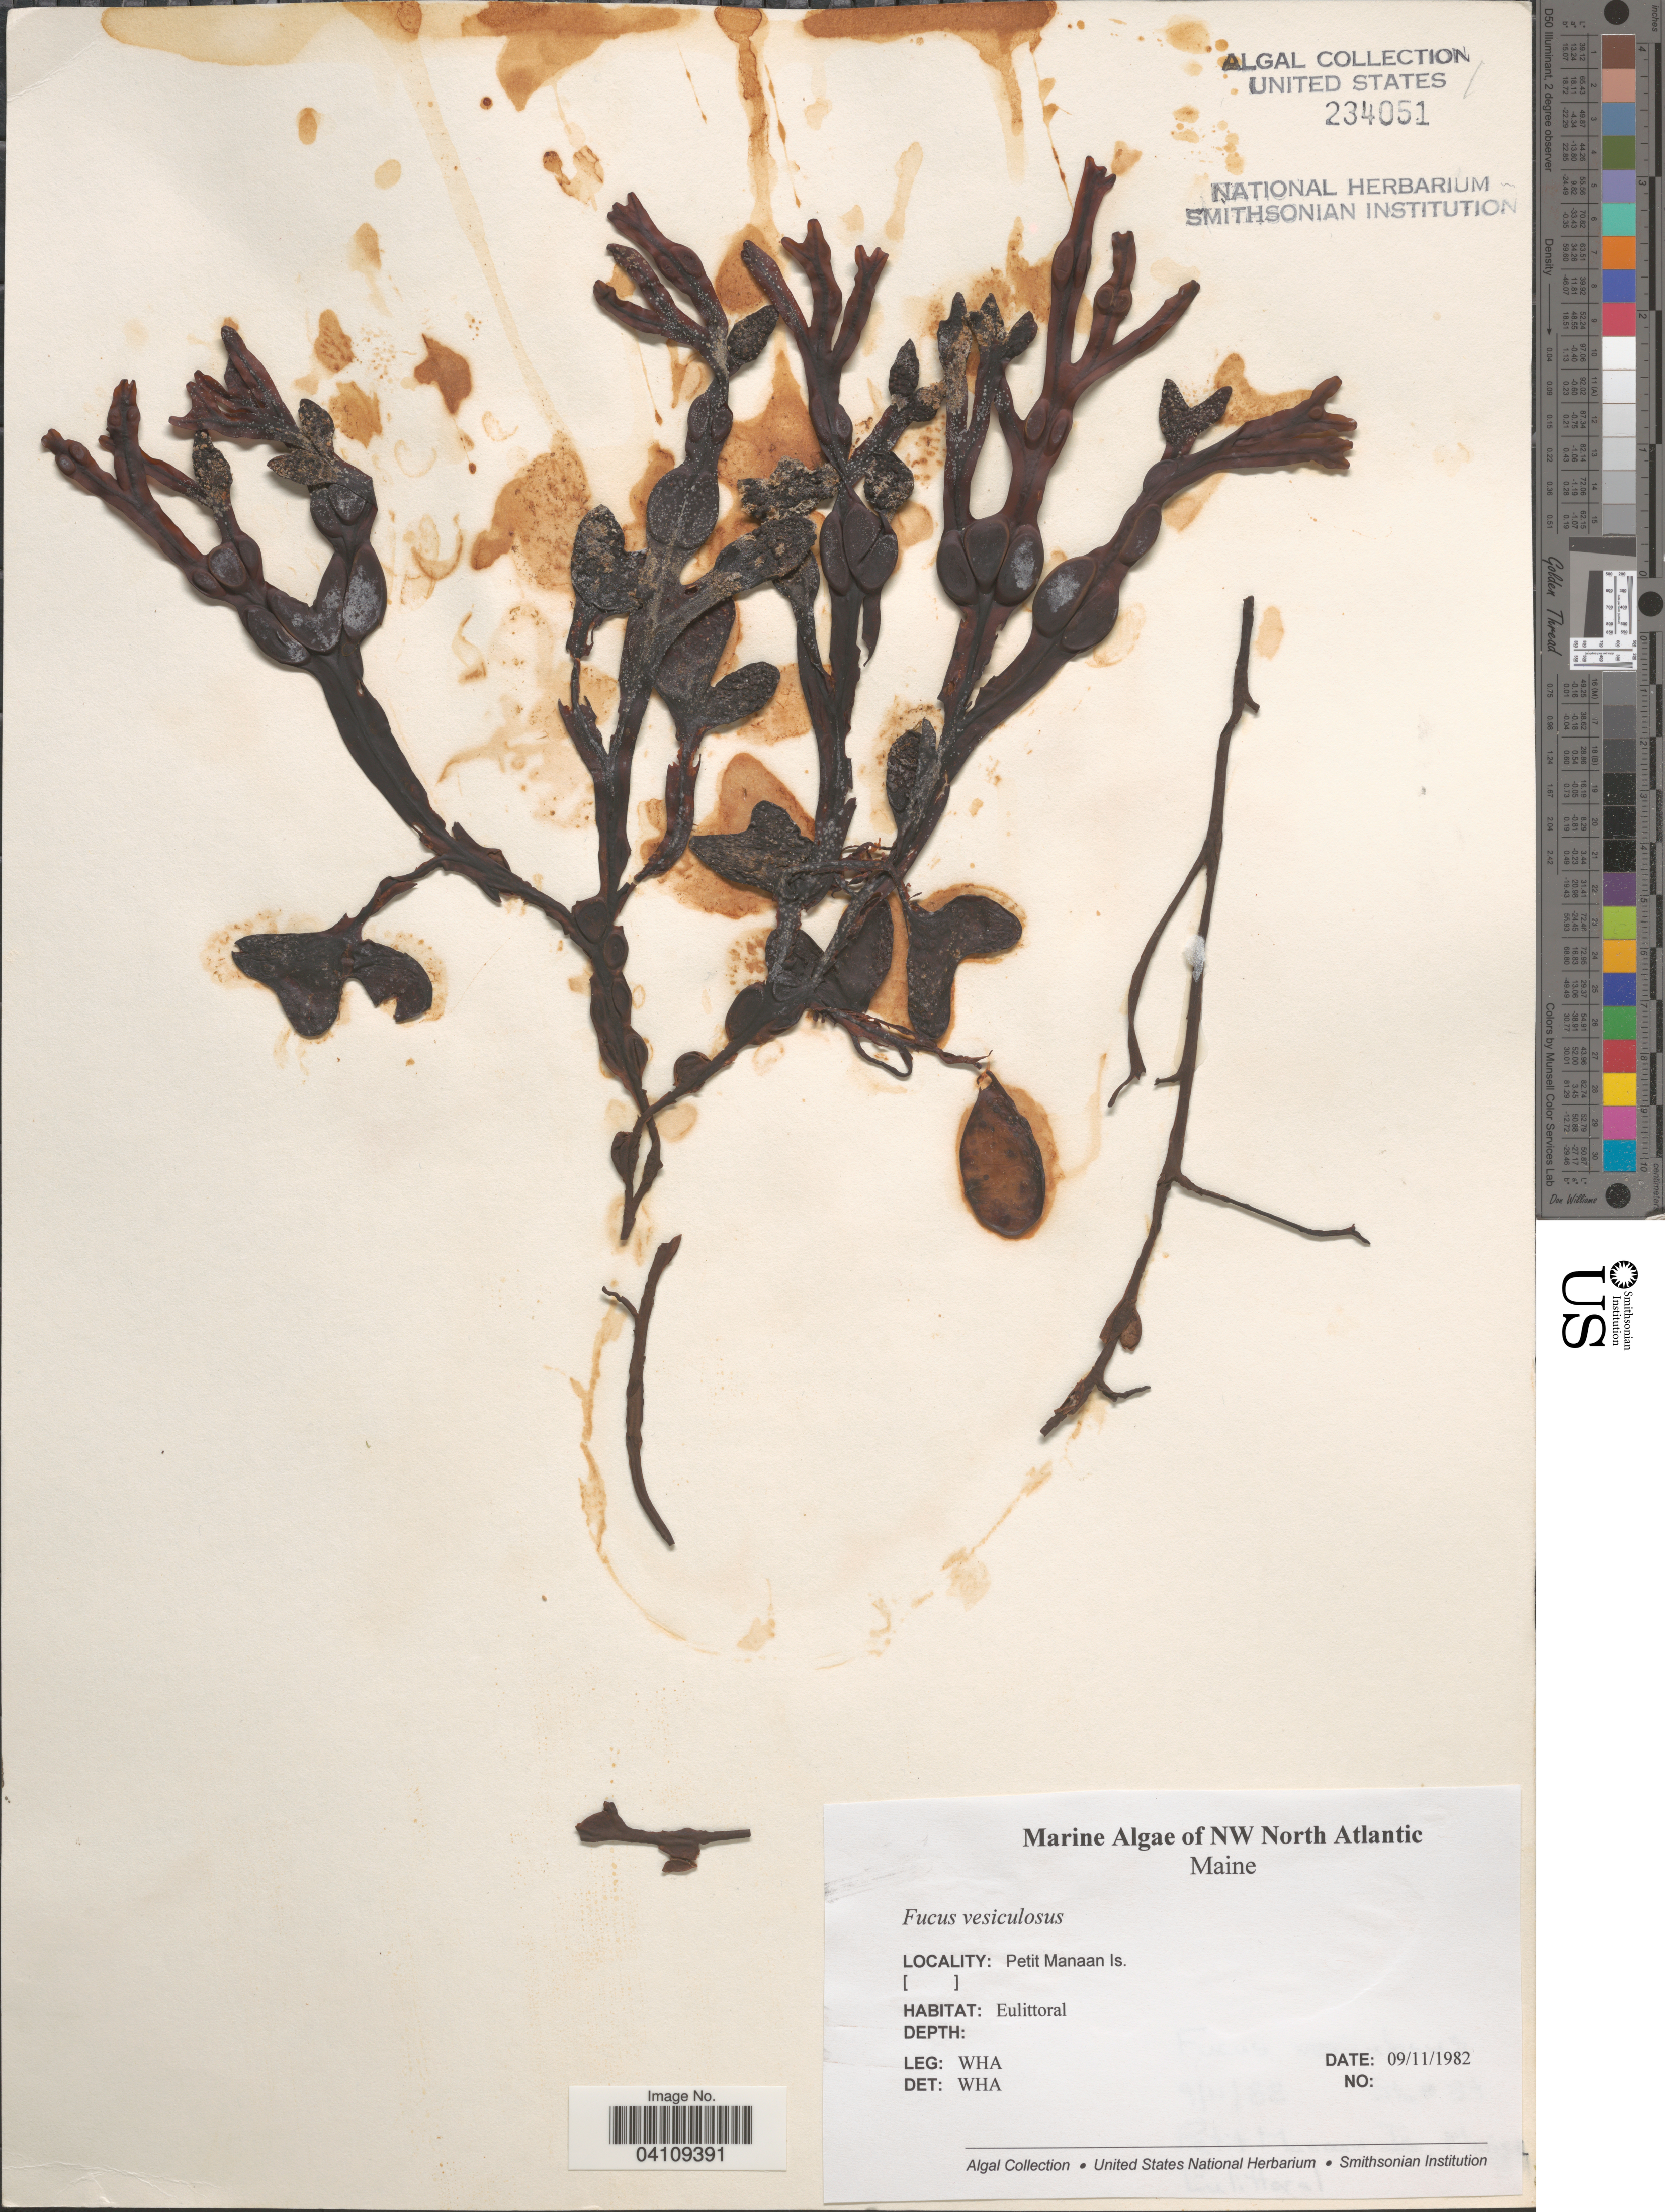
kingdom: Chromista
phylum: Ochrophyta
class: Phaeophyceae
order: Fucales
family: Fucaceae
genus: Fucus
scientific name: Fucus vesiculosus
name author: L.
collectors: W. H. Adey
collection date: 1982-09-11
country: United States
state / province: Maine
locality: NW North Atlantic. Petit Manaan Is.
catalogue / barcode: US 234051